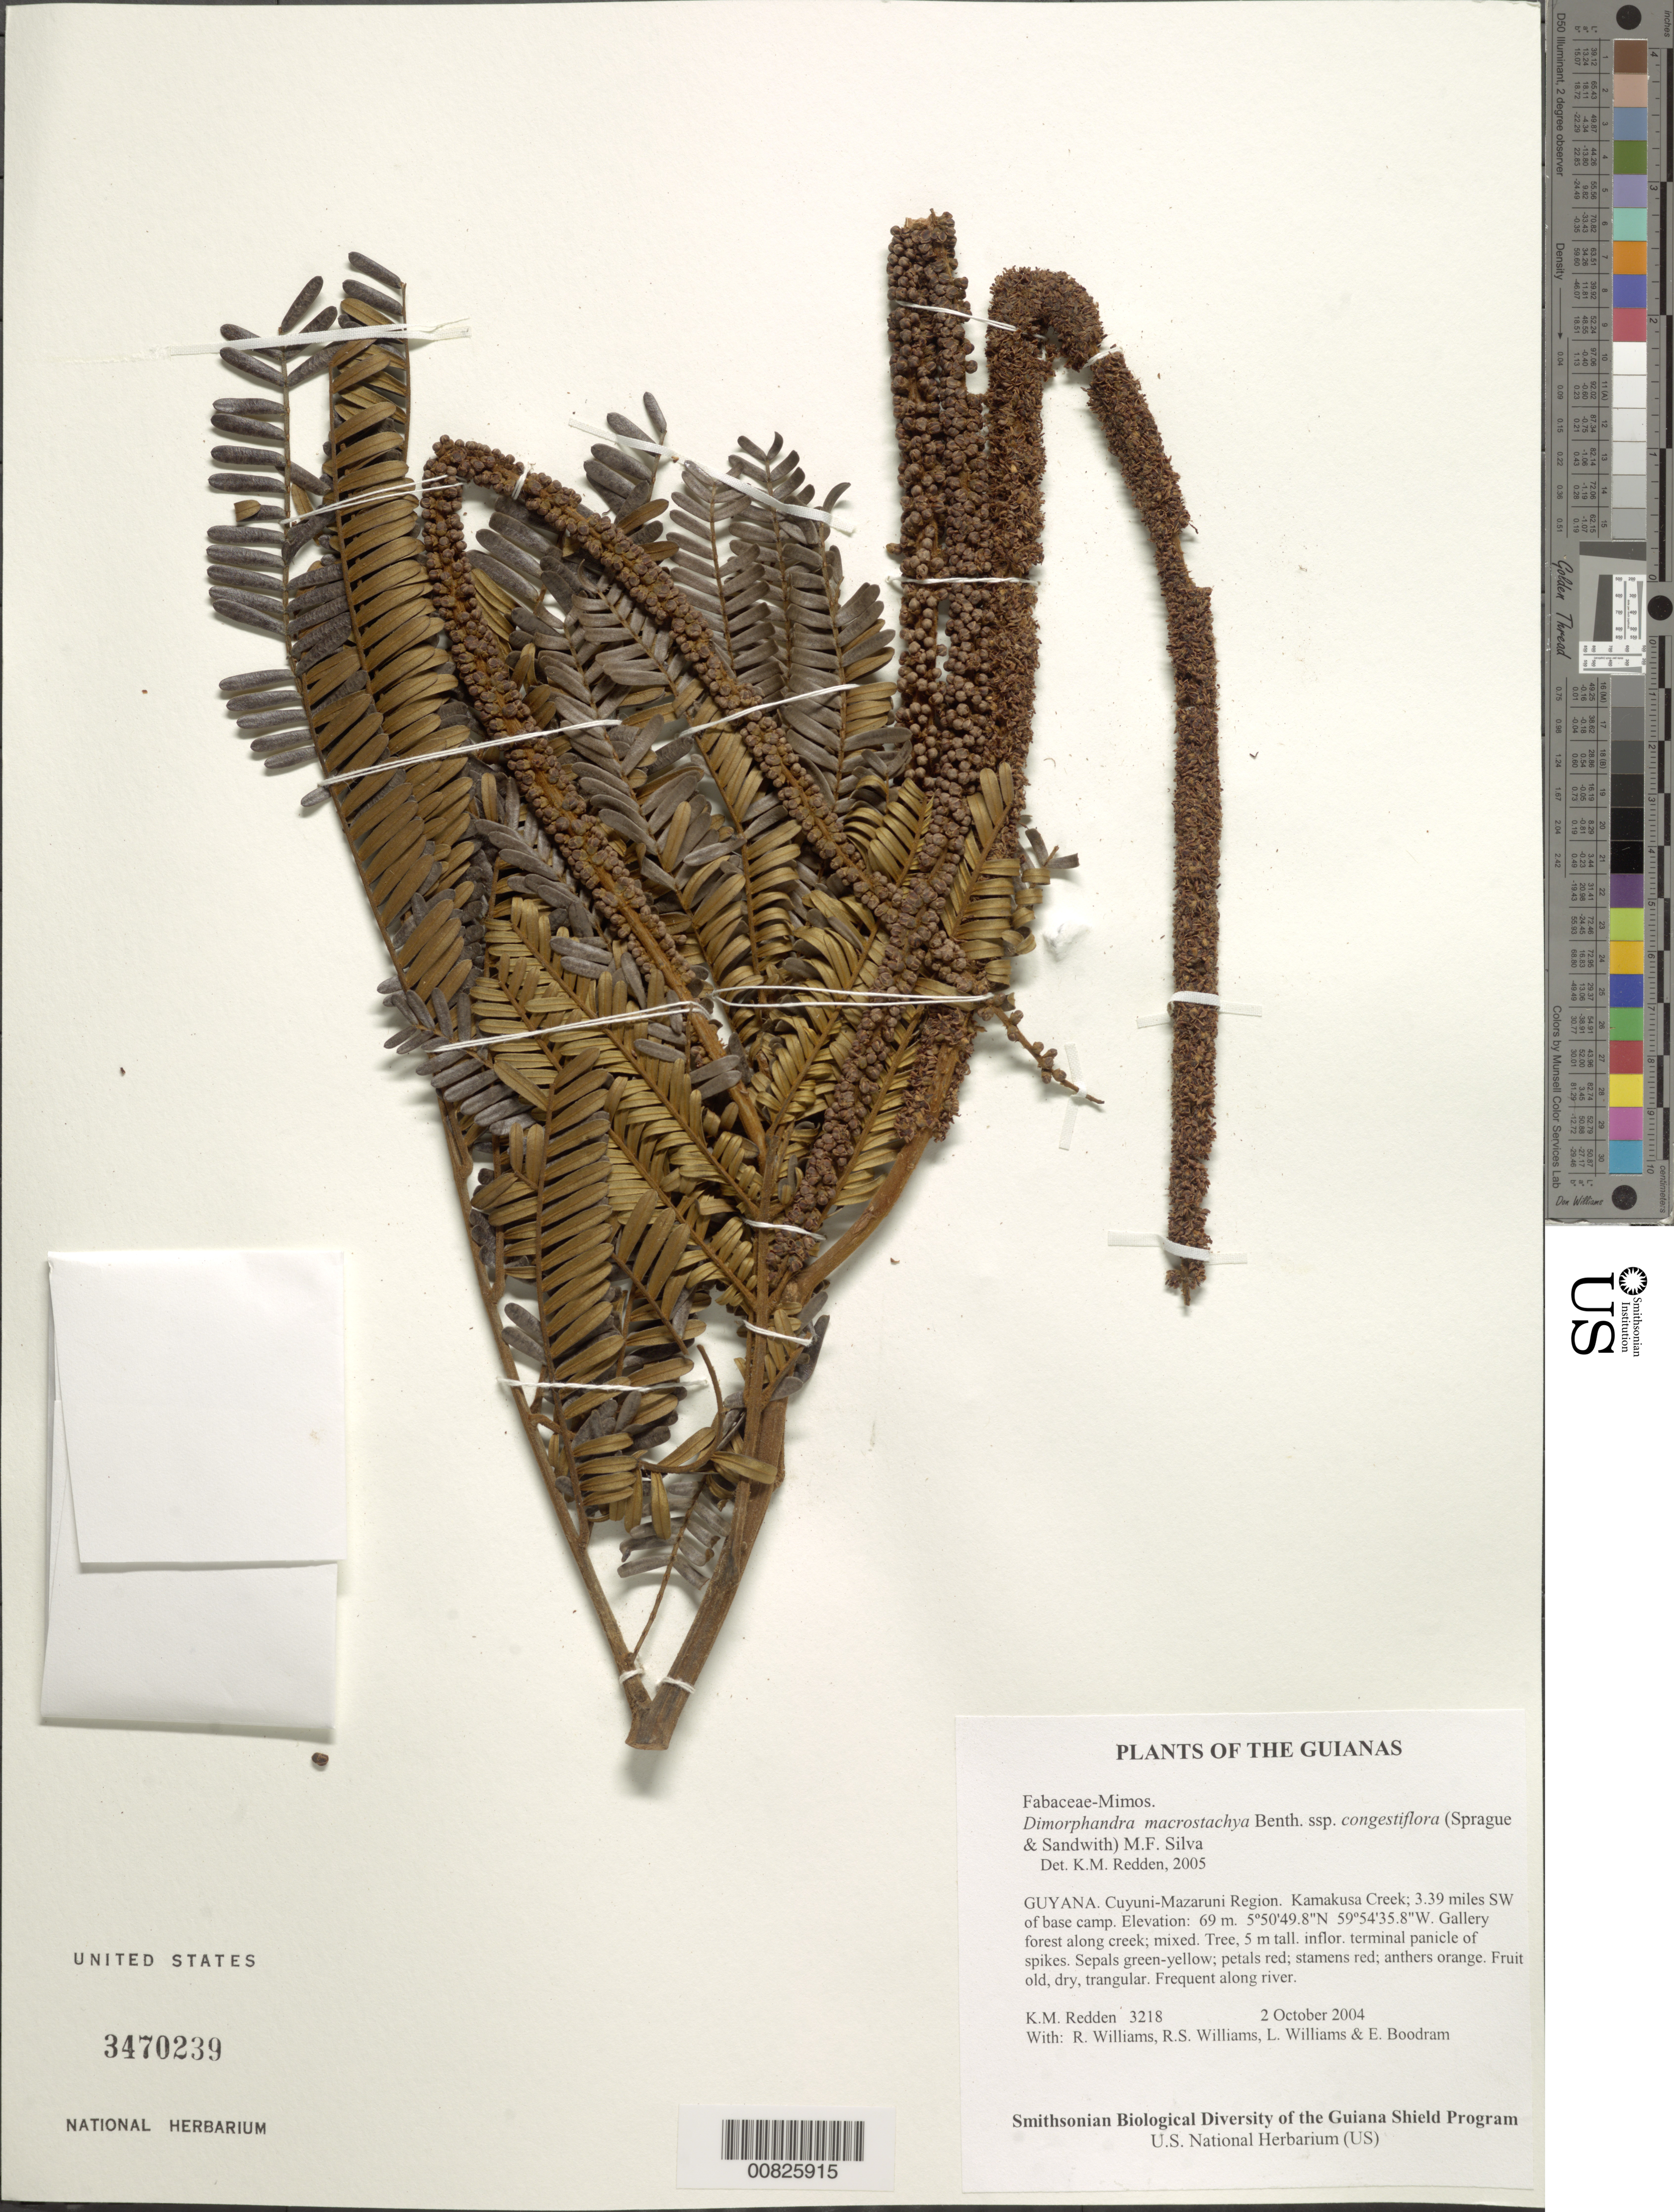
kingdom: Plantae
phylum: Tracheophyta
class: Magnoliopsida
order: Fabales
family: Fabaceae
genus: Dimorphandra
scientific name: Dimorphandra macrostachya subsp. congestiflora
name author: (Sprague & Sandwith) M.F. Silva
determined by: Redden, K. M.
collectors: K. M. Redden, R. Williams, R. S. Williams, L. Williams & E. Boodram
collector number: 3218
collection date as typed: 2 October 2004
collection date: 2004-10-02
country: Guyana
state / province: Cuyuni-Mazaruni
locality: Kamakusa Creek; 3.39 miles SW of base camp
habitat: Gallery forest along creek; mixed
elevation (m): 69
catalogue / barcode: US 3470239